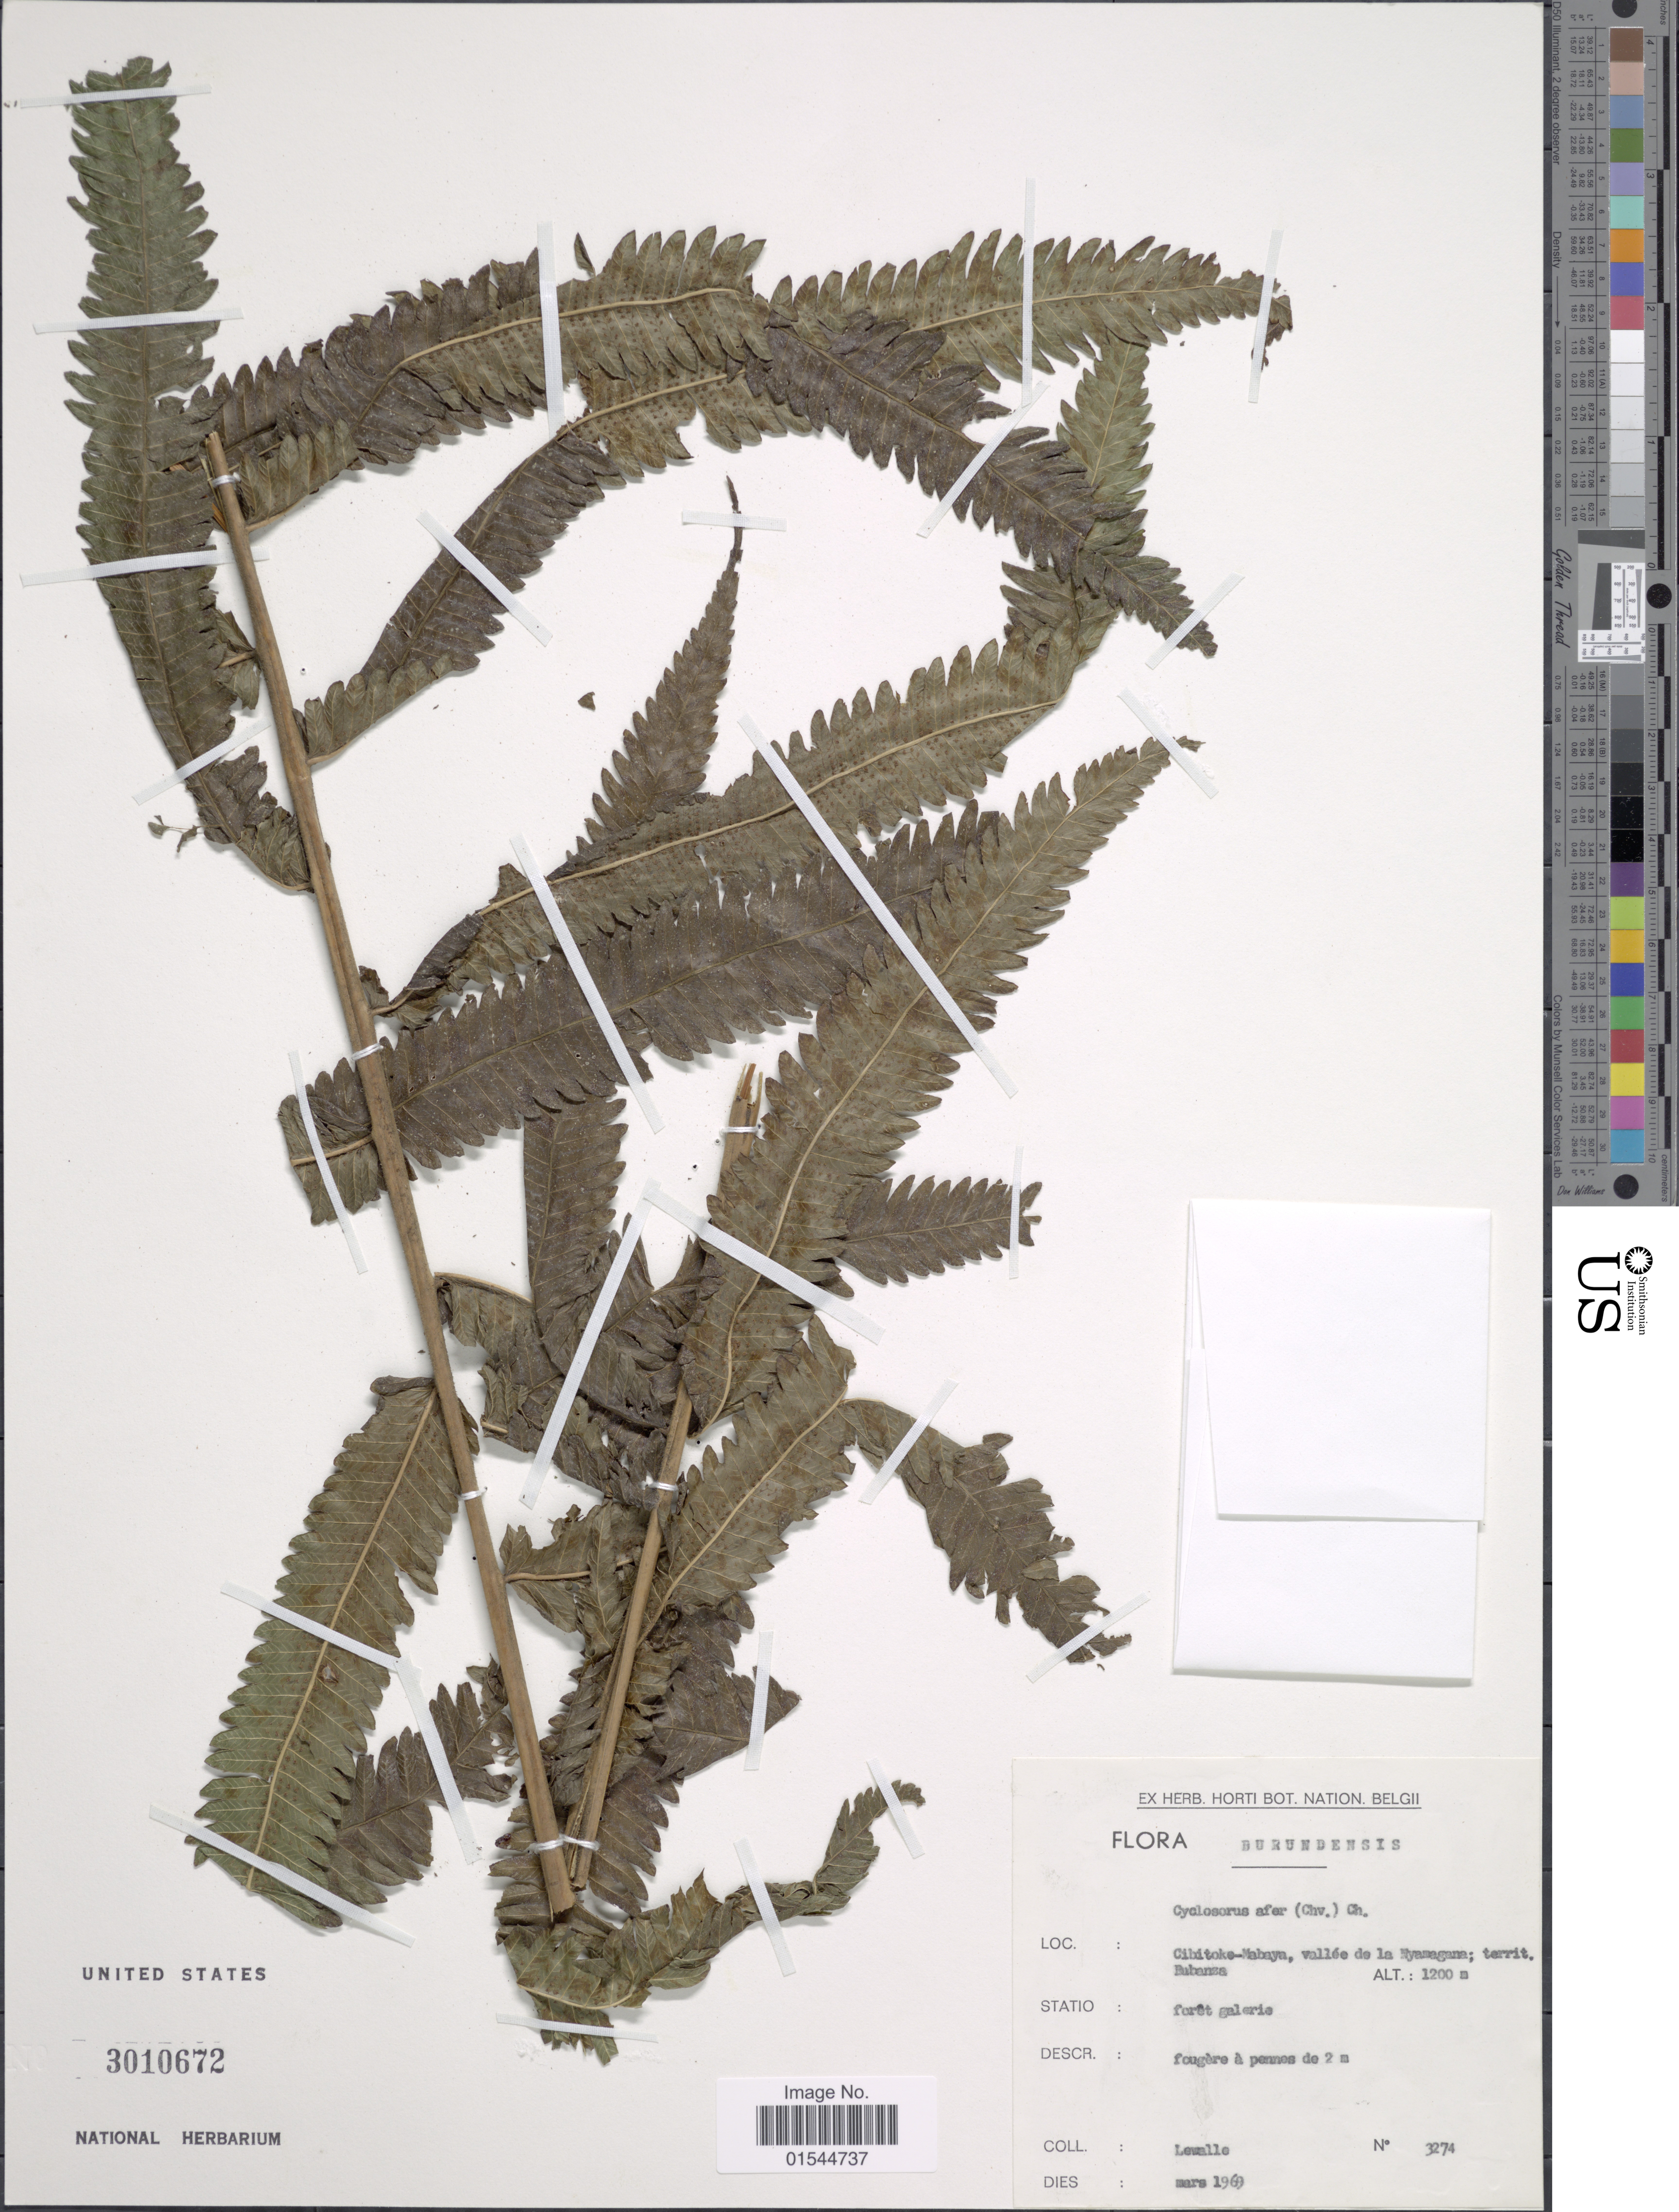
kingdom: Plantae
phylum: Tracheophyta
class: Polypodiopsida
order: Polypodiales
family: Thelypteridaceae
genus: Pneumatopteris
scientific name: Pneumatopteris afra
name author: (Christ) Holttum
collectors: Lewalle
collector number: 3274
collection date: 1969-03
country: Burundi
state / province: Cibitoke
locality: Burundensis, Cibitoke-Mabaya, vallee de la Nyamagana; territ Bubanza.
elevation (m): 1200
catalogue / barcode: US 3010672